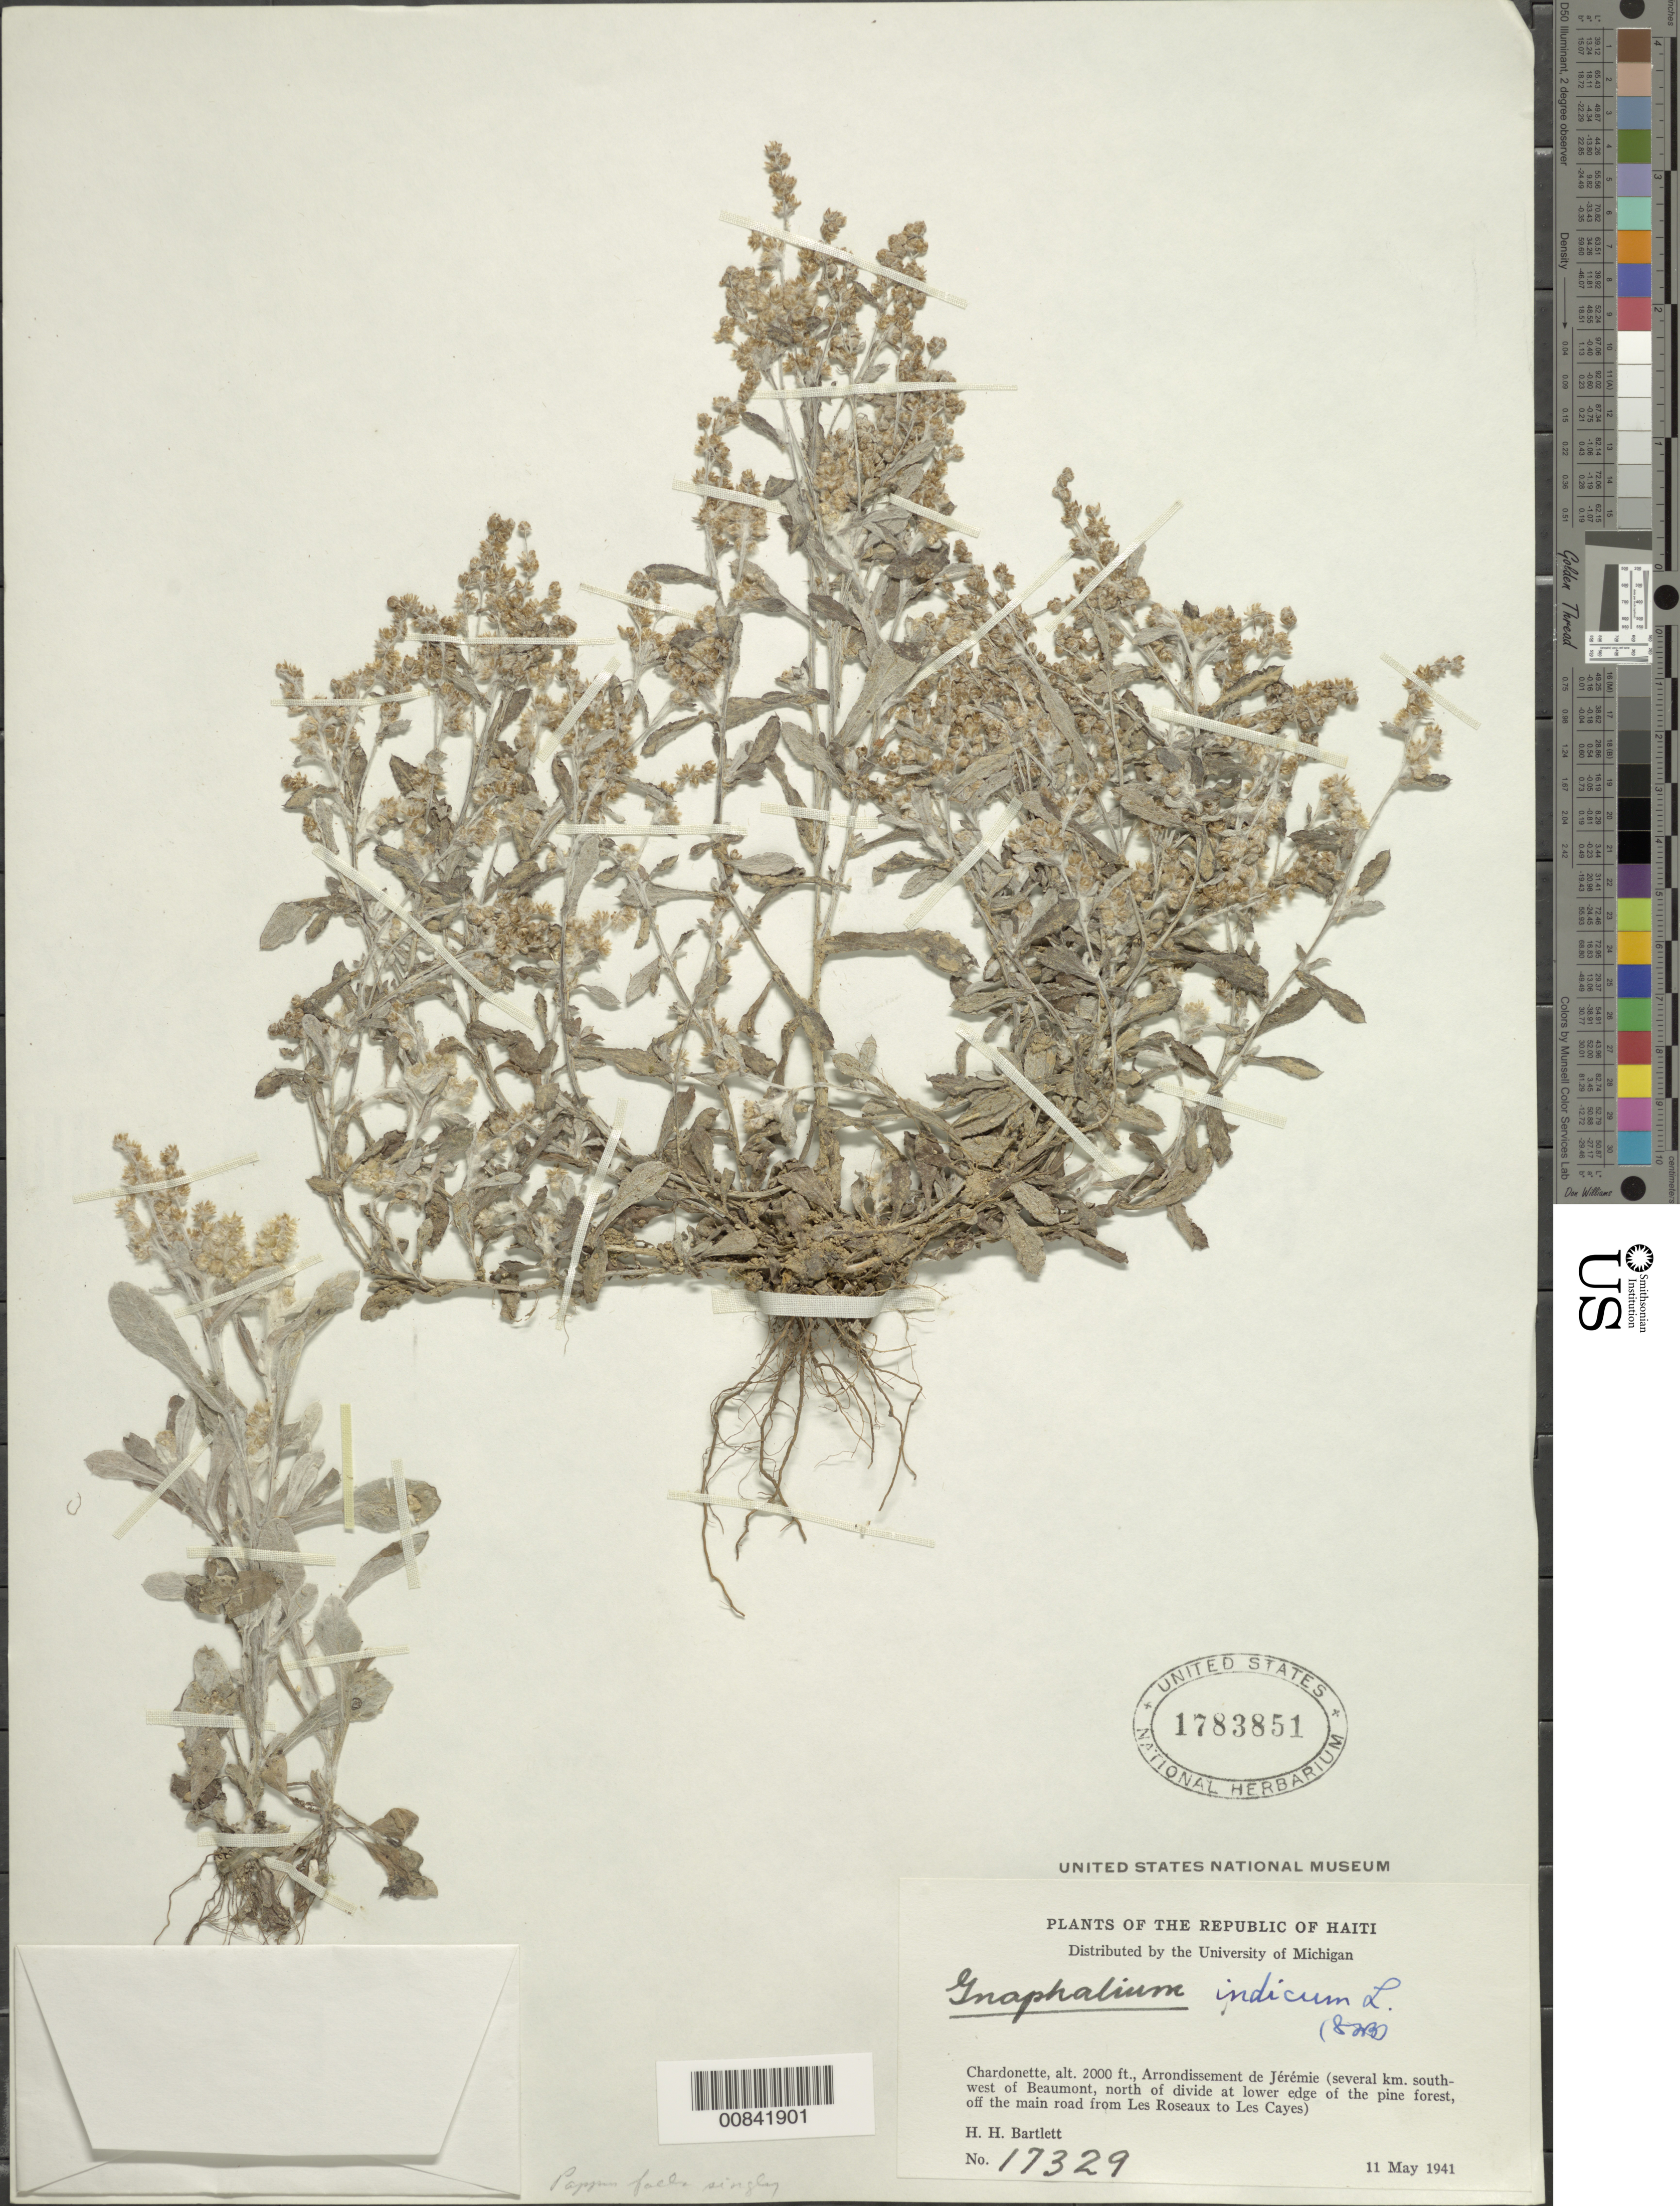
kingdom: Plantae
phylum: Tracheophyta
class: Magnoliopsida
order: Asterales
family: Asteraceae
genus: Helichrysum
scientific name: Helichrysum indicum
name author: (L.) Grierson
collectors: H. H. Bartlett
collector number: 17329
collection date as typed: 11 May 1941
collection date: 1941-05-11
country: Haiti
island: Hispaniola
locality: Chardonette, Arrondissement de Jérémie (several Km. SW of Beaumont, north of divide off the main road from Les Roseaux to Les Cayes)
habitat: At lower edge of the pine forest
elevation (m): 610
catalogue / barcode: US 1783851